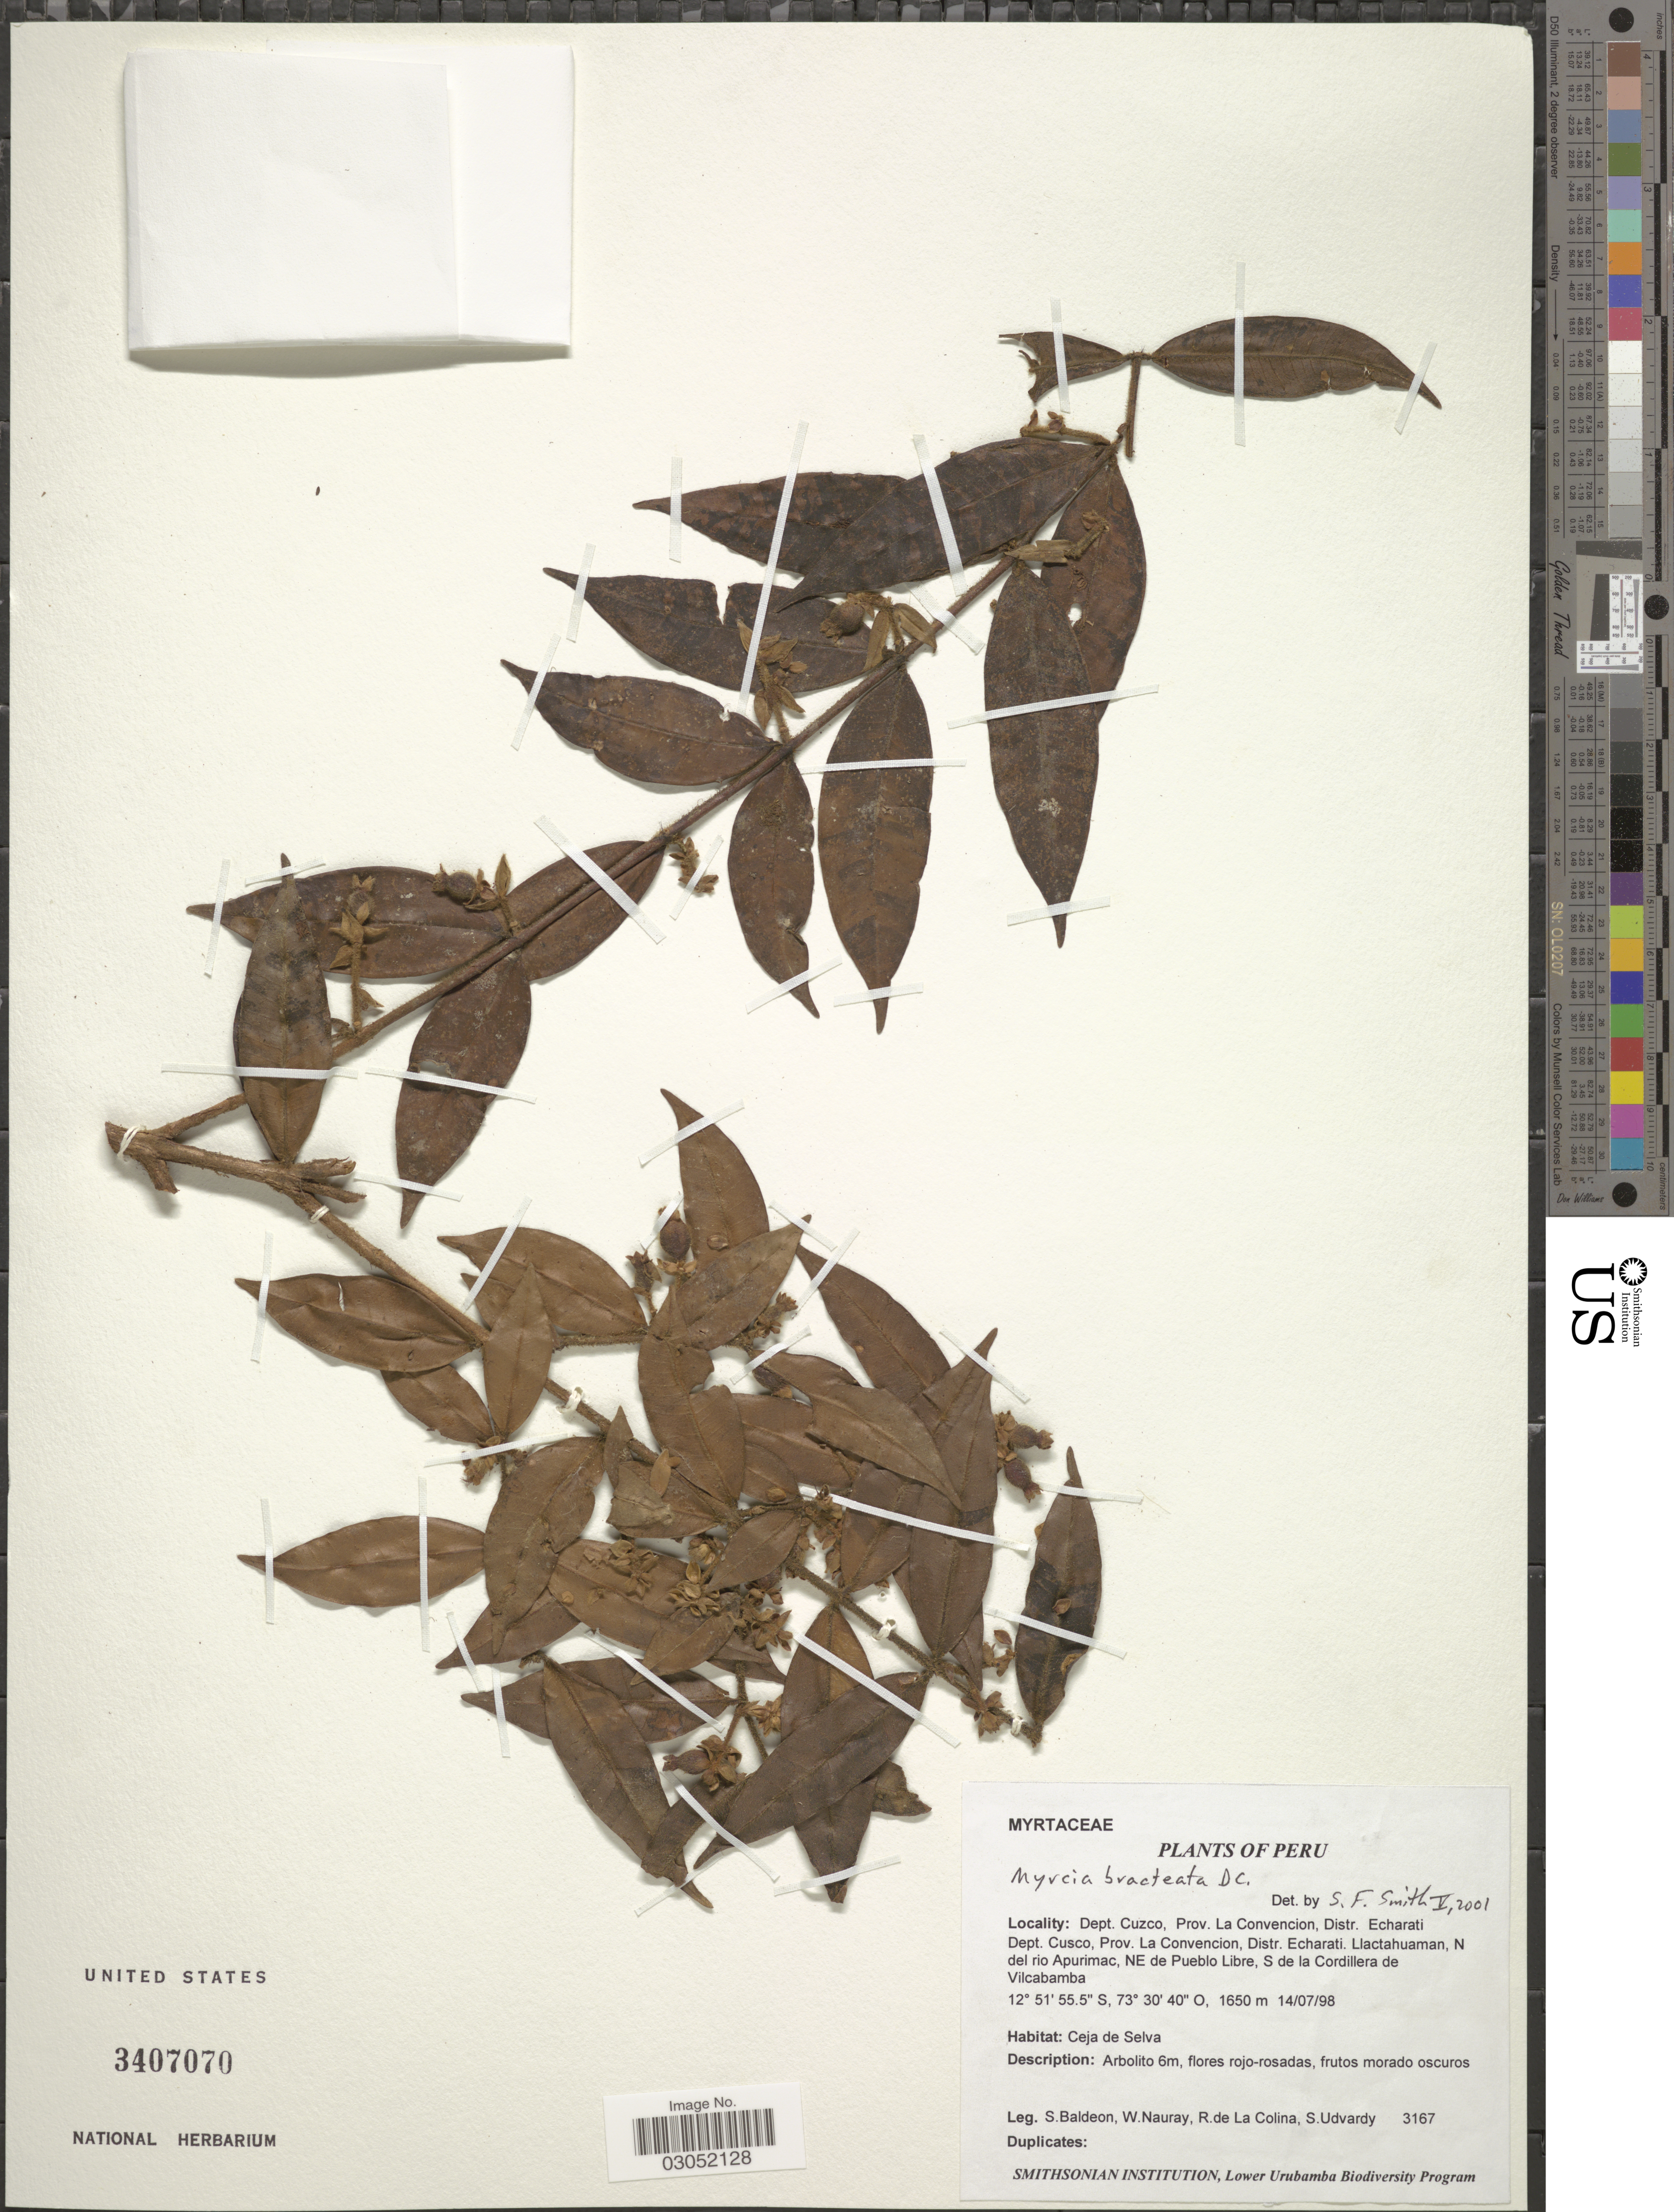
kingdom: Plantae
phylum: Tracheophyta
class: Magnoliopsida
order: Myrtales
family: Myrtaceae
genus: Myrcia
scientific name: Myrcia bracteata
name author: (Rich.) DC.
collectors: S. Baldeon, W. Nauray, R. de La Colina & S. Udvardy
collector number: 3167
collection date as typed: Transcribed d/m/y: 14/7/98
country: Peru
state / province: Cusco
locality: Dept. Cuzco, Prov. La Convencion, Distr. Echarati. LLactahuaman, N del rio Apurimac, NE de Pueblo Libre, S de la Cordillera de Vilcabamba.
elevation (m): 1650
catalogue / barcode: US 3407070